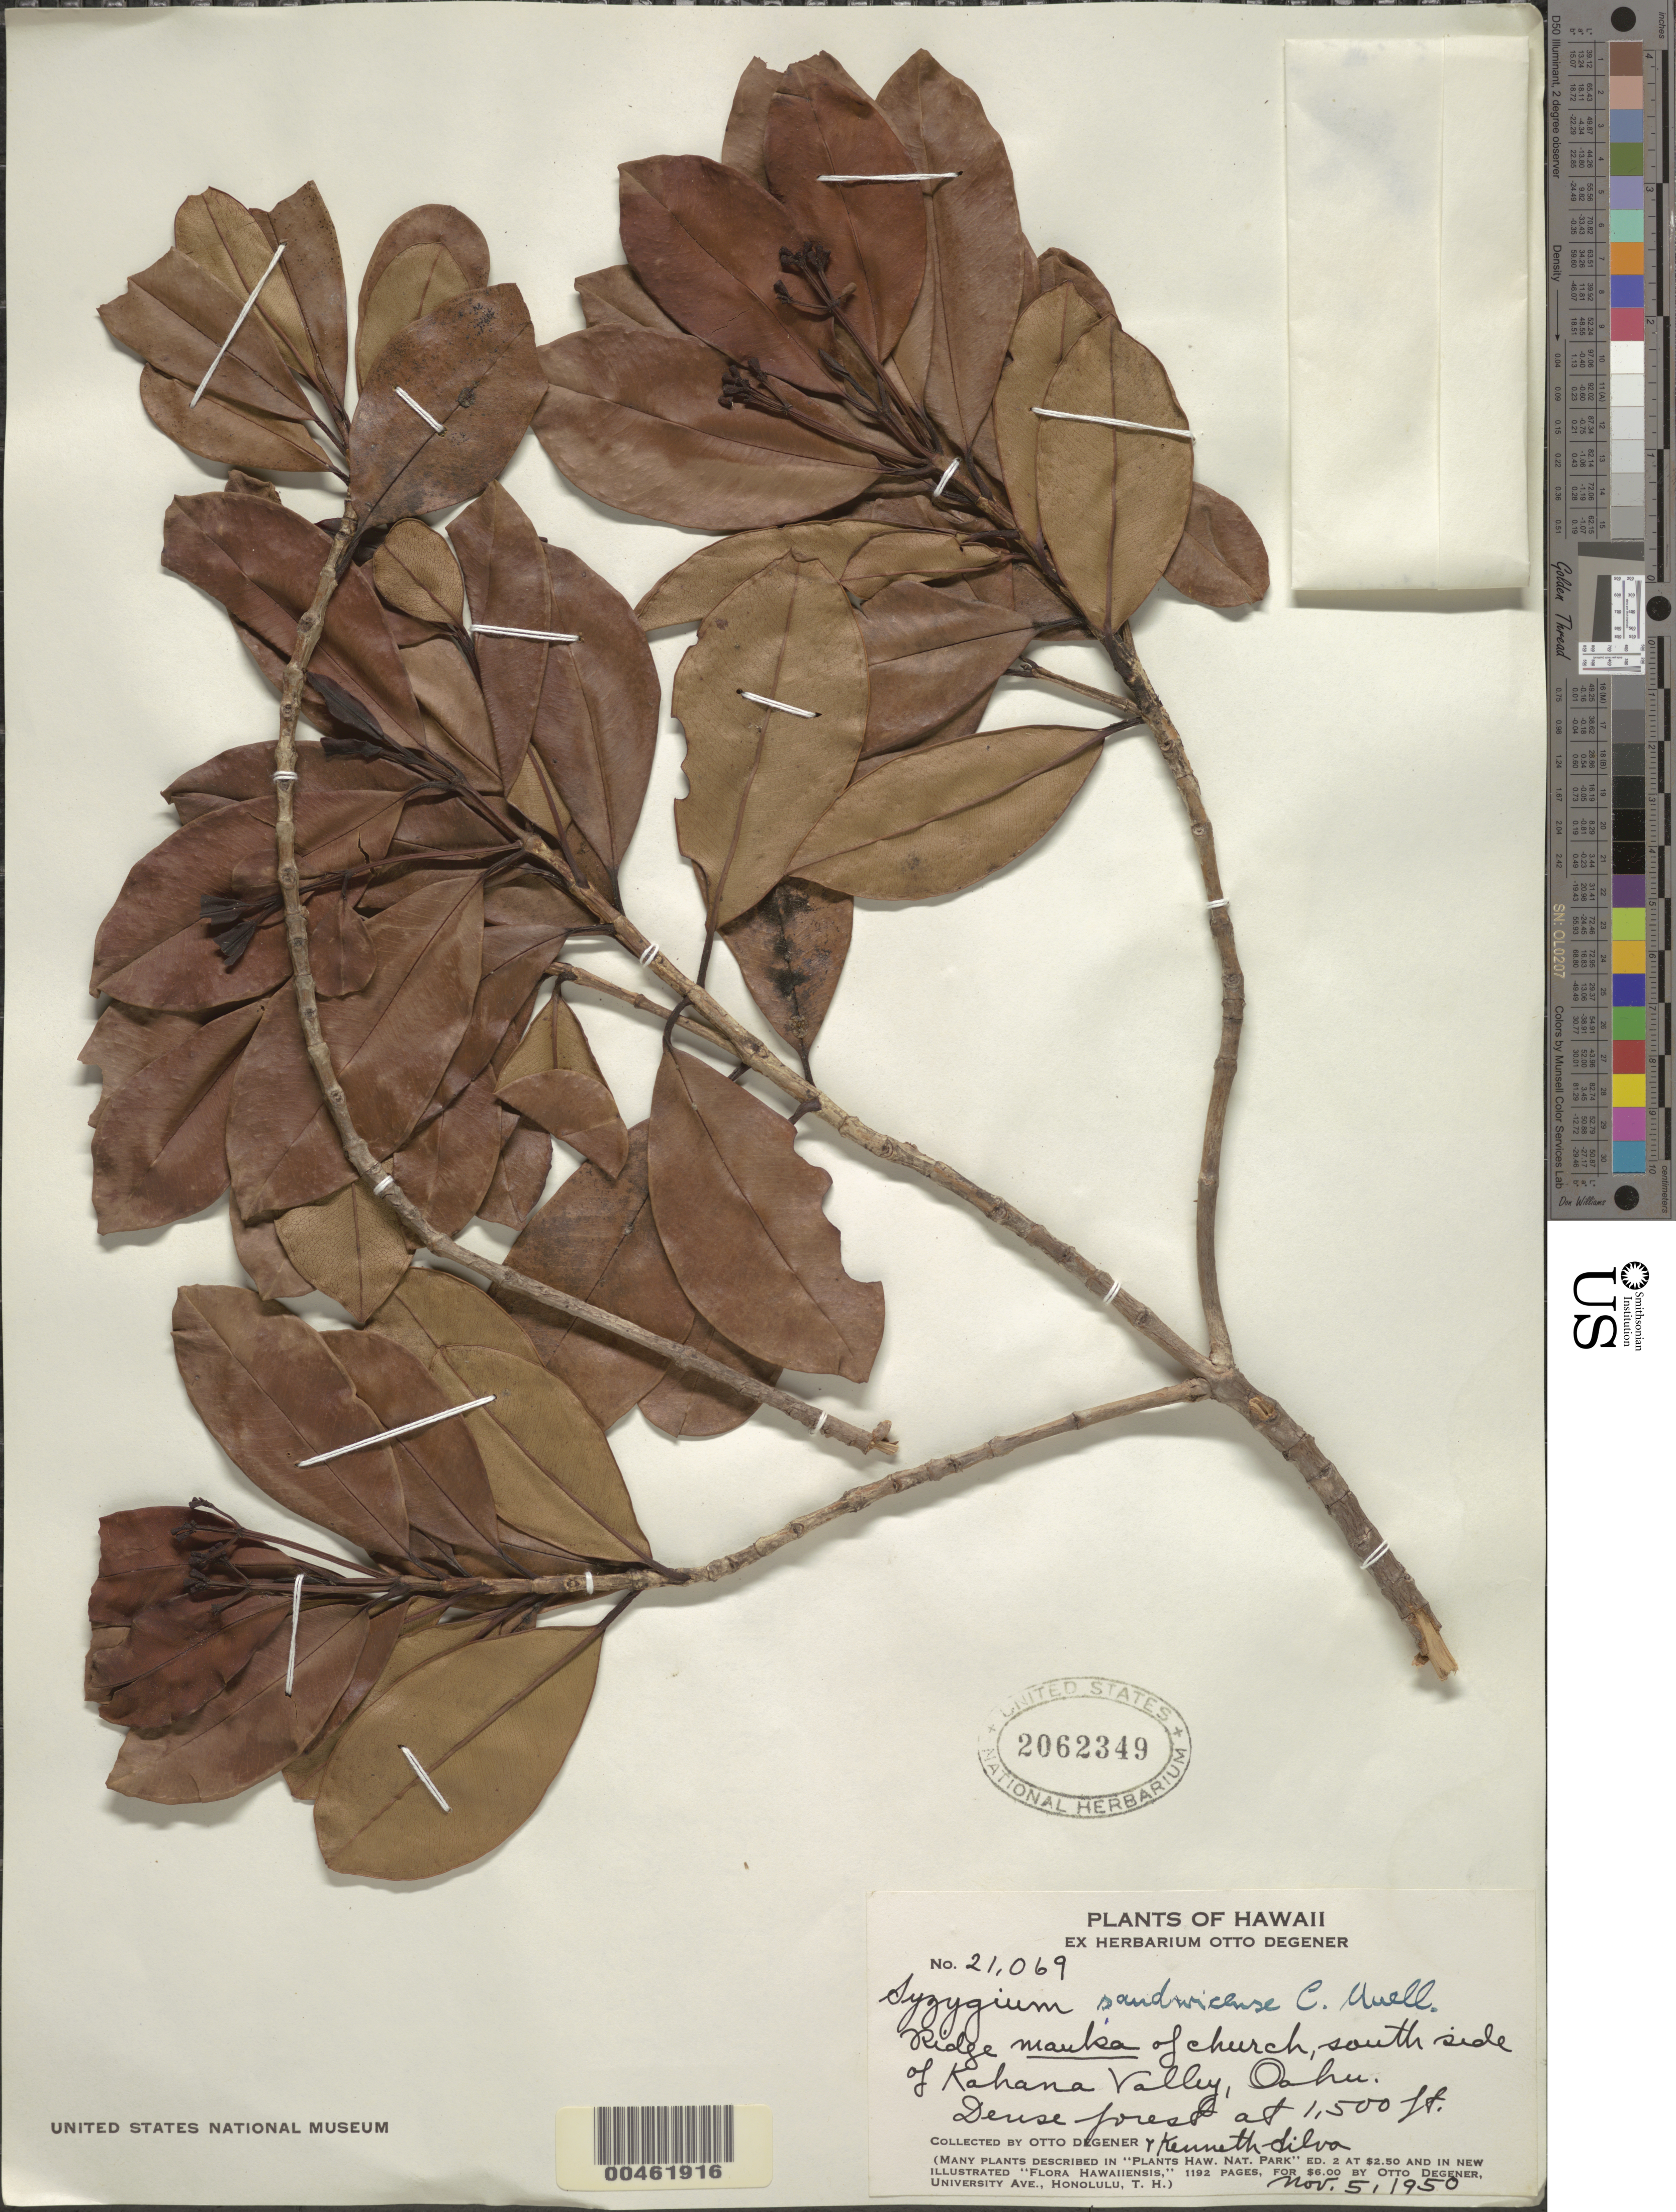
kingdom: Plantae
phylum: Tracheophyta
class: Magnoliopsida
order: Myrtales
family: Myrtaceae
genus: Syzygium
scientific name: Syzygium sandwicense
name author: (A. Gray) Müll. Stuttg.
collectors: O. Degener & K. Silva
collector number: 21069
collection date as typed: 5 Nov 1950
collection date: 1950-11-05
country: United States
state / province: Hawaii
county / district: Honolulu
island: Oahu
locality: Ridge mauka of church, S side of Kahana Valley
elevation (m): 457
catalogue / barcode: US 2062349